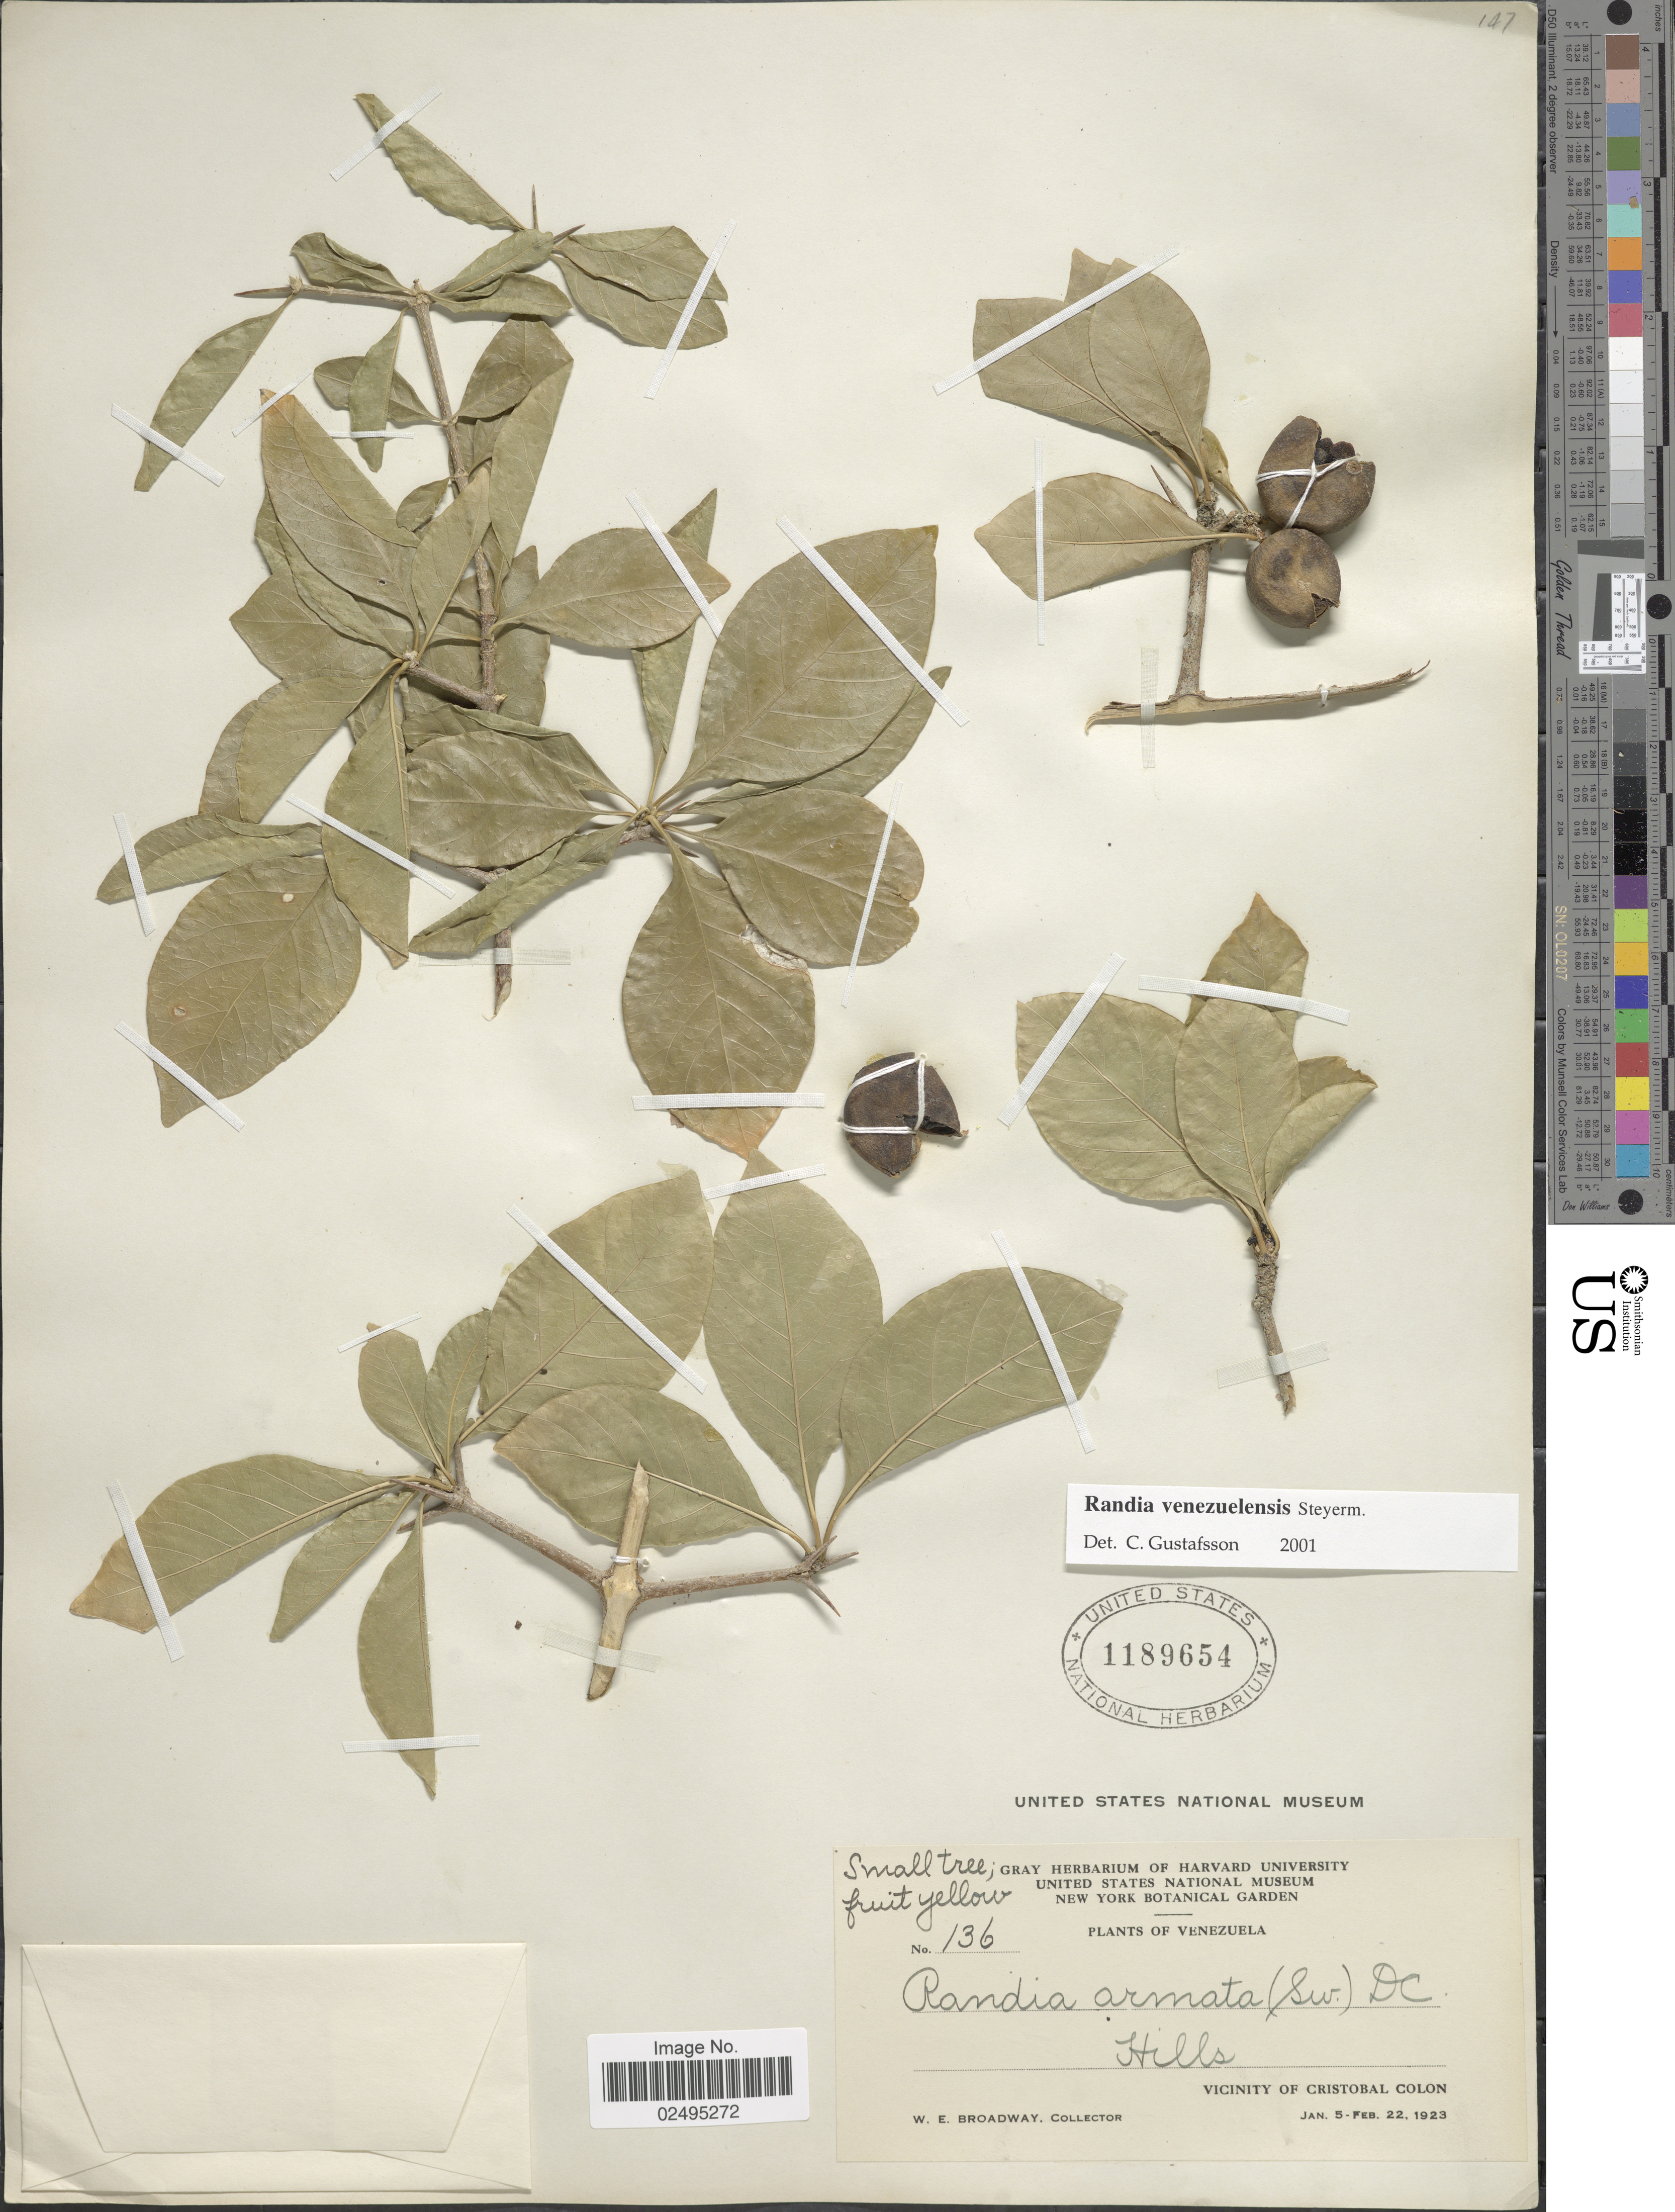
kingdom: Plantae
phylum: Tracheophyta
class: Magnoliopsida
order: Gentianales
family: Rubiaceae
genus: Randia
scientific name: Randia venezuelensis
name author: Steyerm.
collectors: W. E. Broadway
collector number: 136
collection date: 1923-01-05/1923-02-22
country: Venezuela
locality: Vicinity of Cristobal Colon, Hills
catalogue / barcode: US 1189654